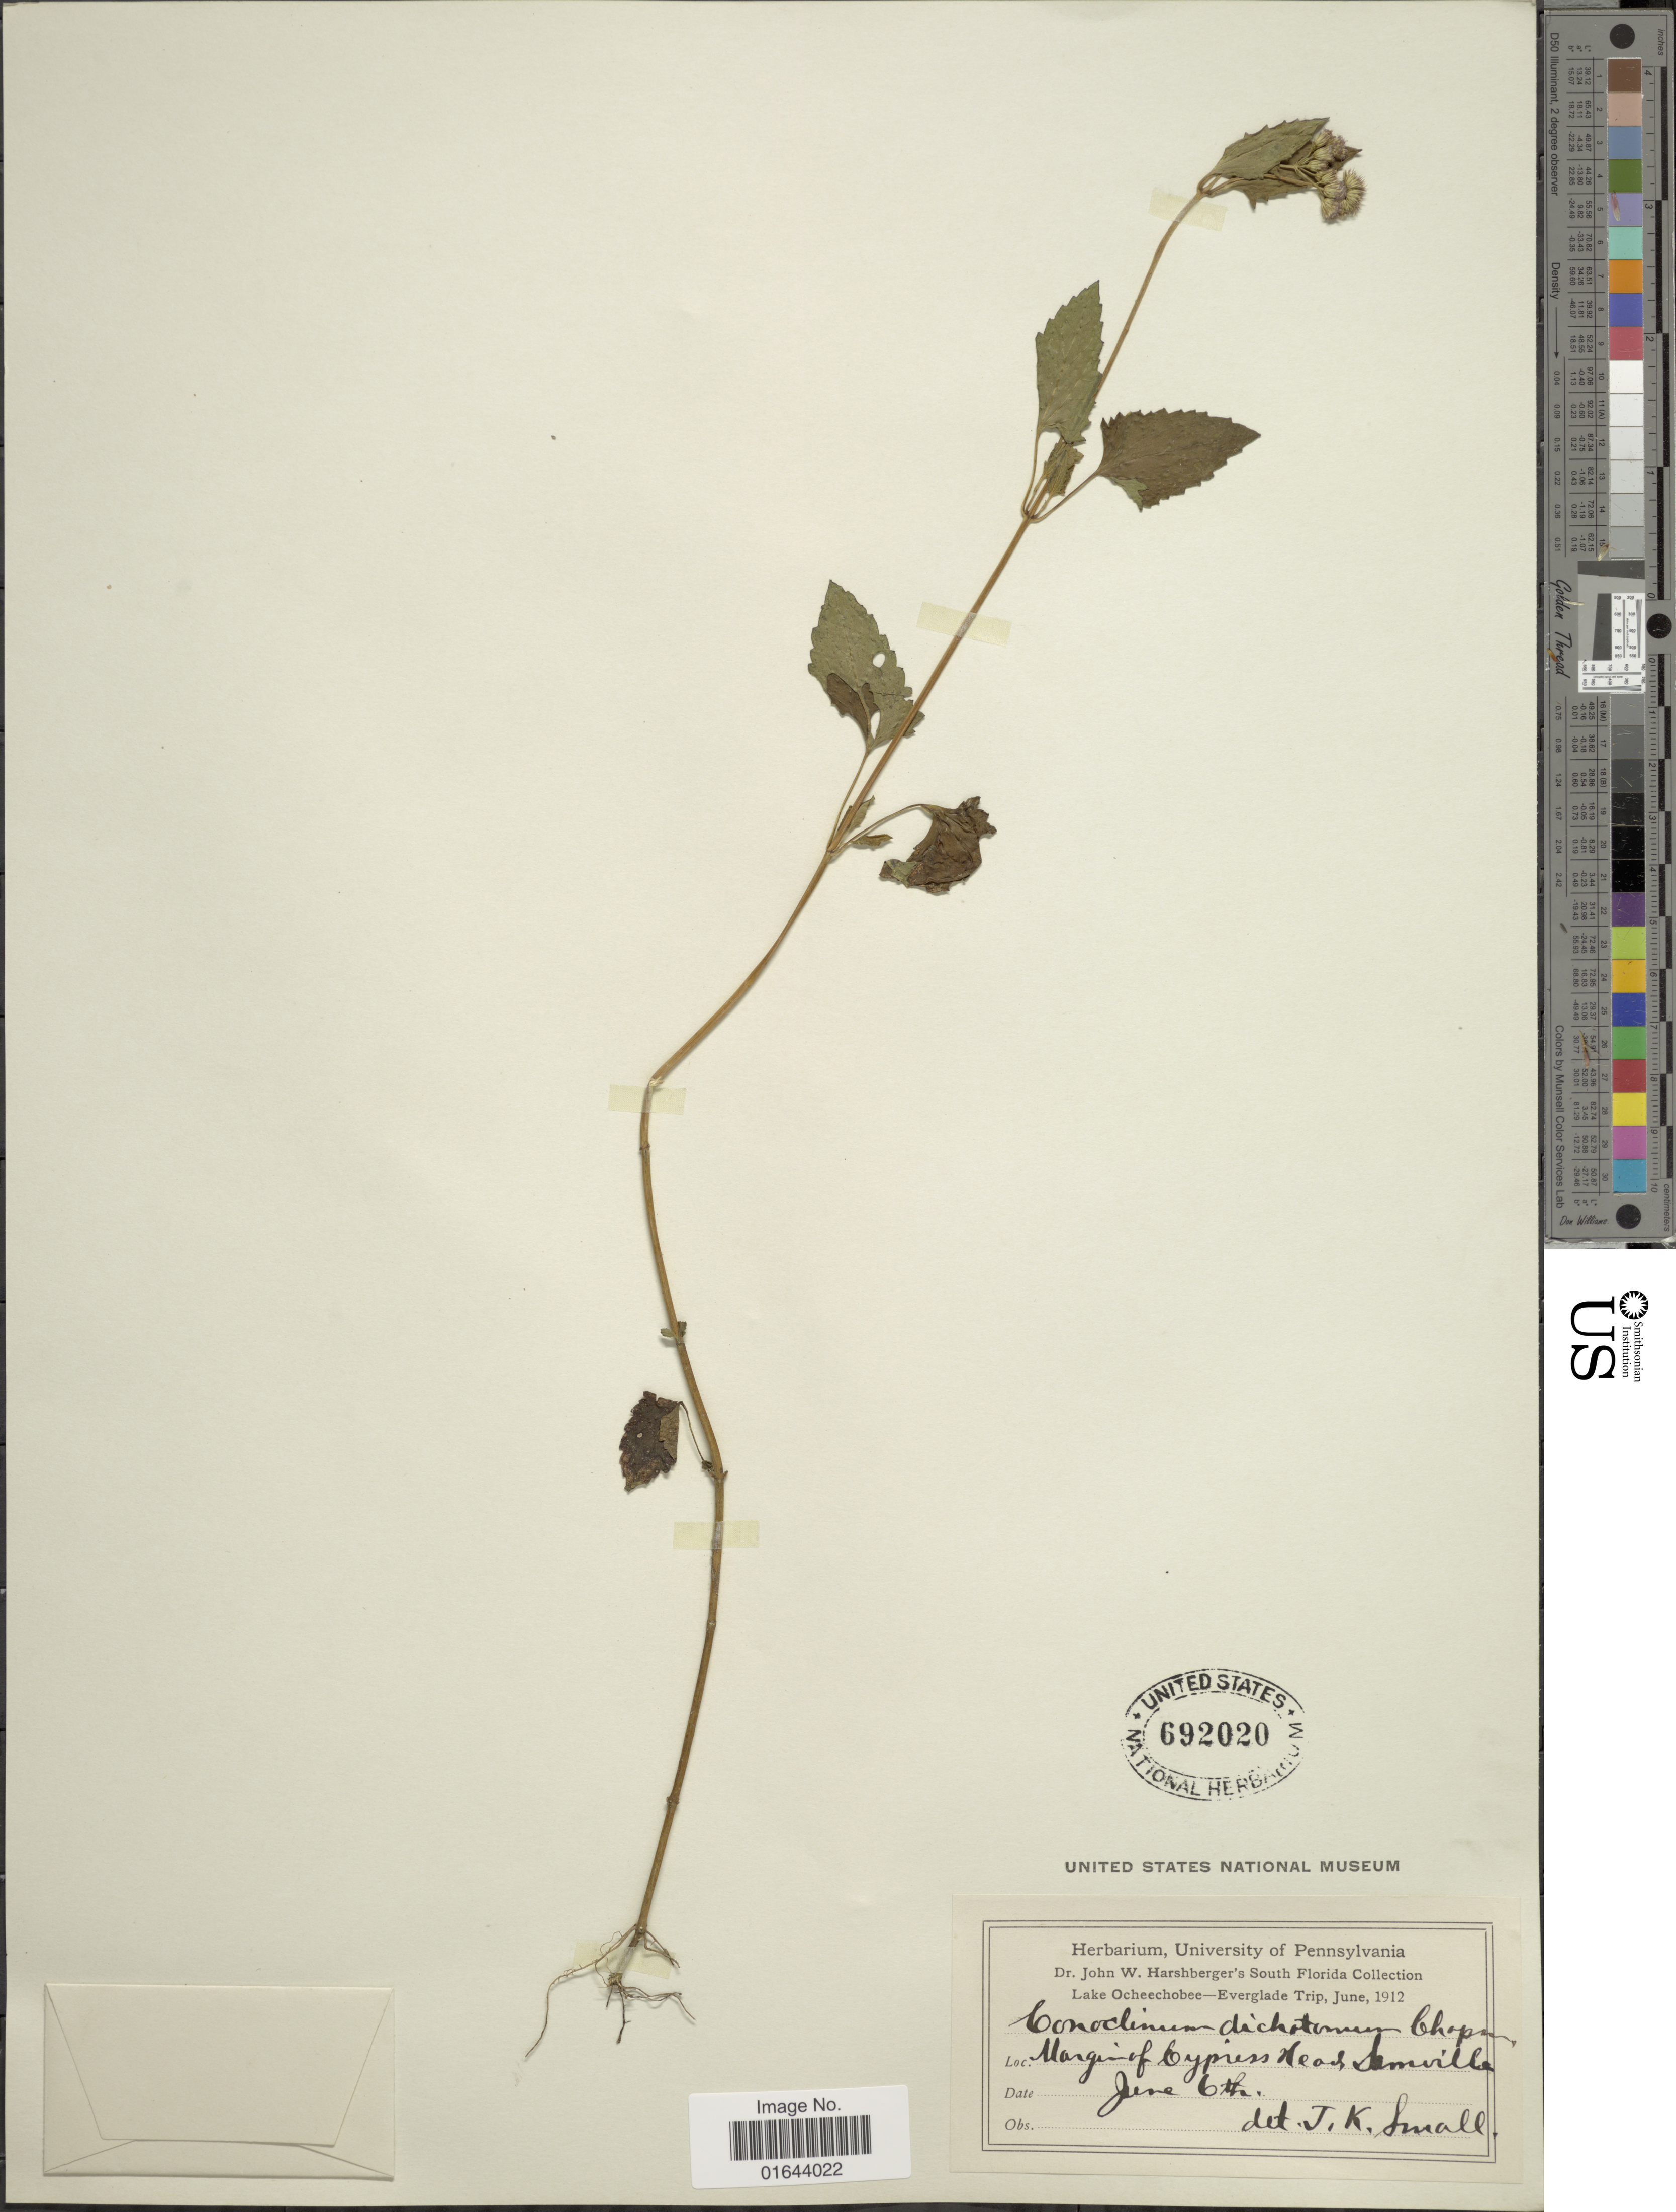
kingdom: Plantae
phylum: Tracheophyta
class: Magnoliopsida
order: Asterales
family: Asteraceae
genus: Conoclinium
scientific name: Conoclinium coelestinum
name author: (L.) DC.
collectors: J. W. Harshberger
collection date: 1912-06-06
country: United States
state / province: Florida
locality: Margin of Cypress Heads Samville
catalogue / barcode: US 692020